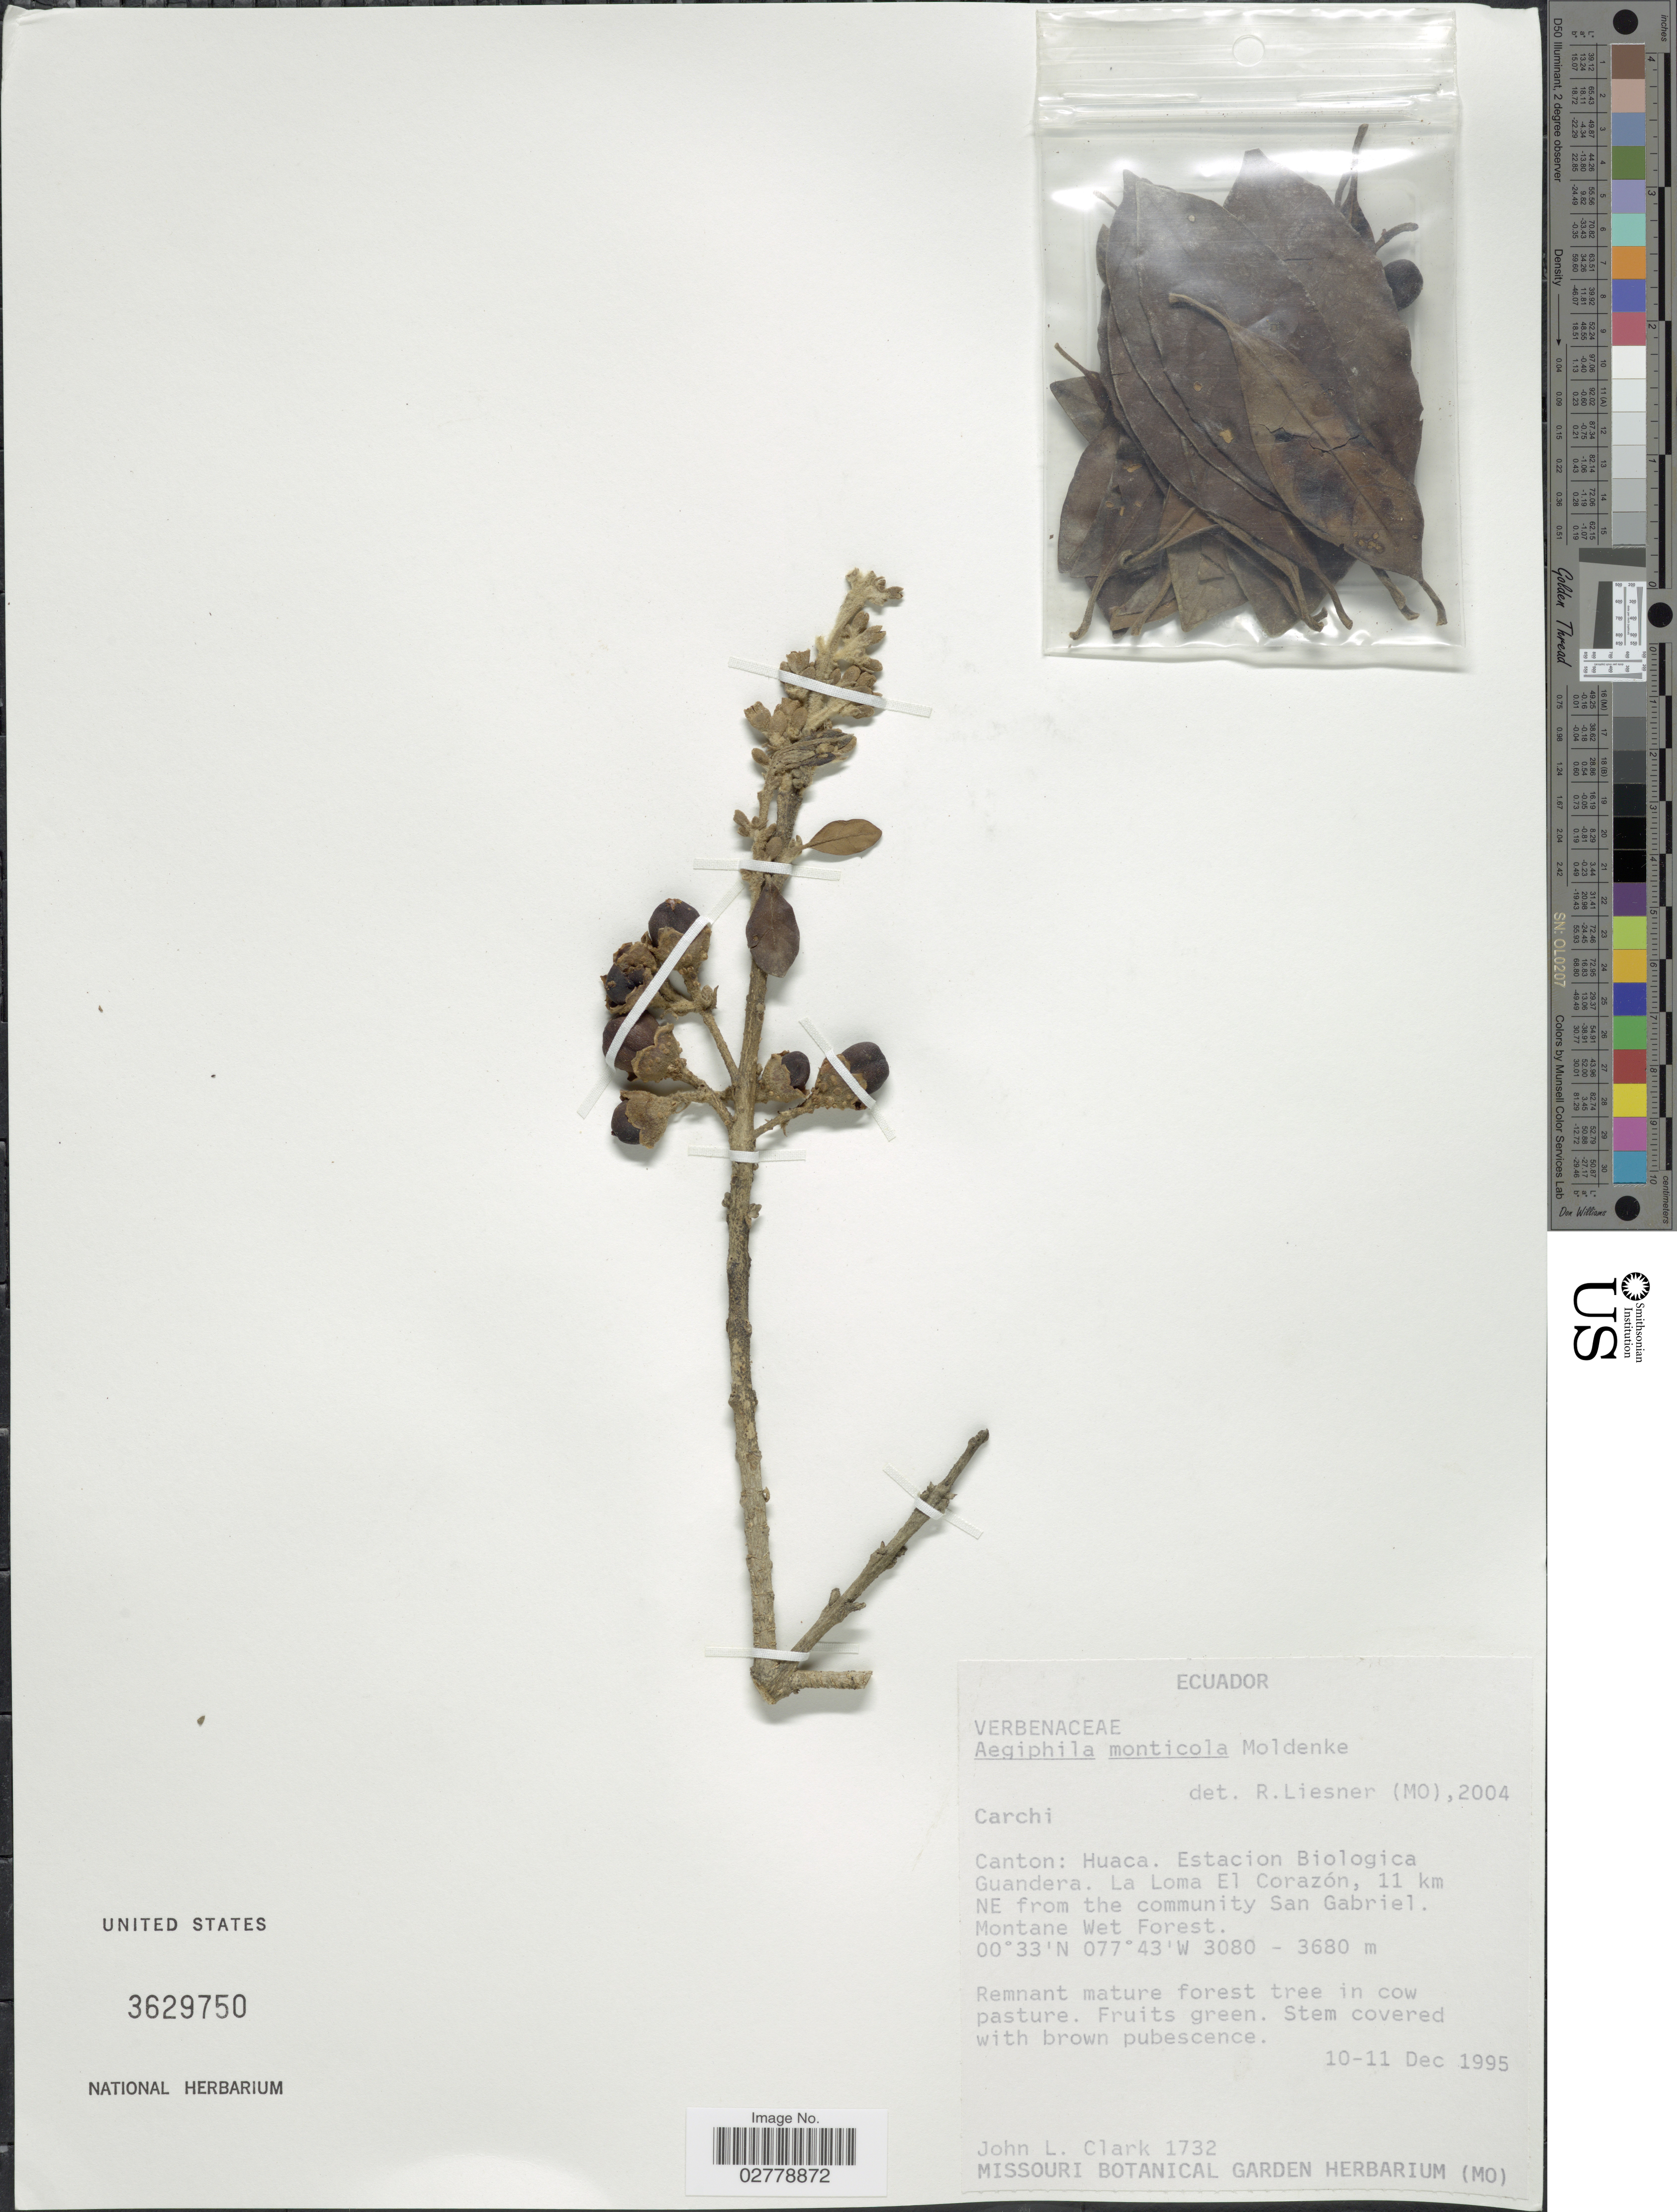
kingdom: Plantae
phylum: Tracheophyta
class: Magnoliopsida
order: Lamiales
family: Lamiaceae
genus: Aegiphila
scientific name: Aegiphila monticola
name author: Moldenke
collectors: J. L. Clark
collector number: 1732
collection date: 1995-12-10/1995-12-11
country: Ecuador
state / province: Carchi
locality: Canton: Huaca. Estacion Biologica Guandera. La Loma El Corazón, 11 km NE from the community San Gabriel.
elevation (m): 3080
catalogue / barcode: US 3629750